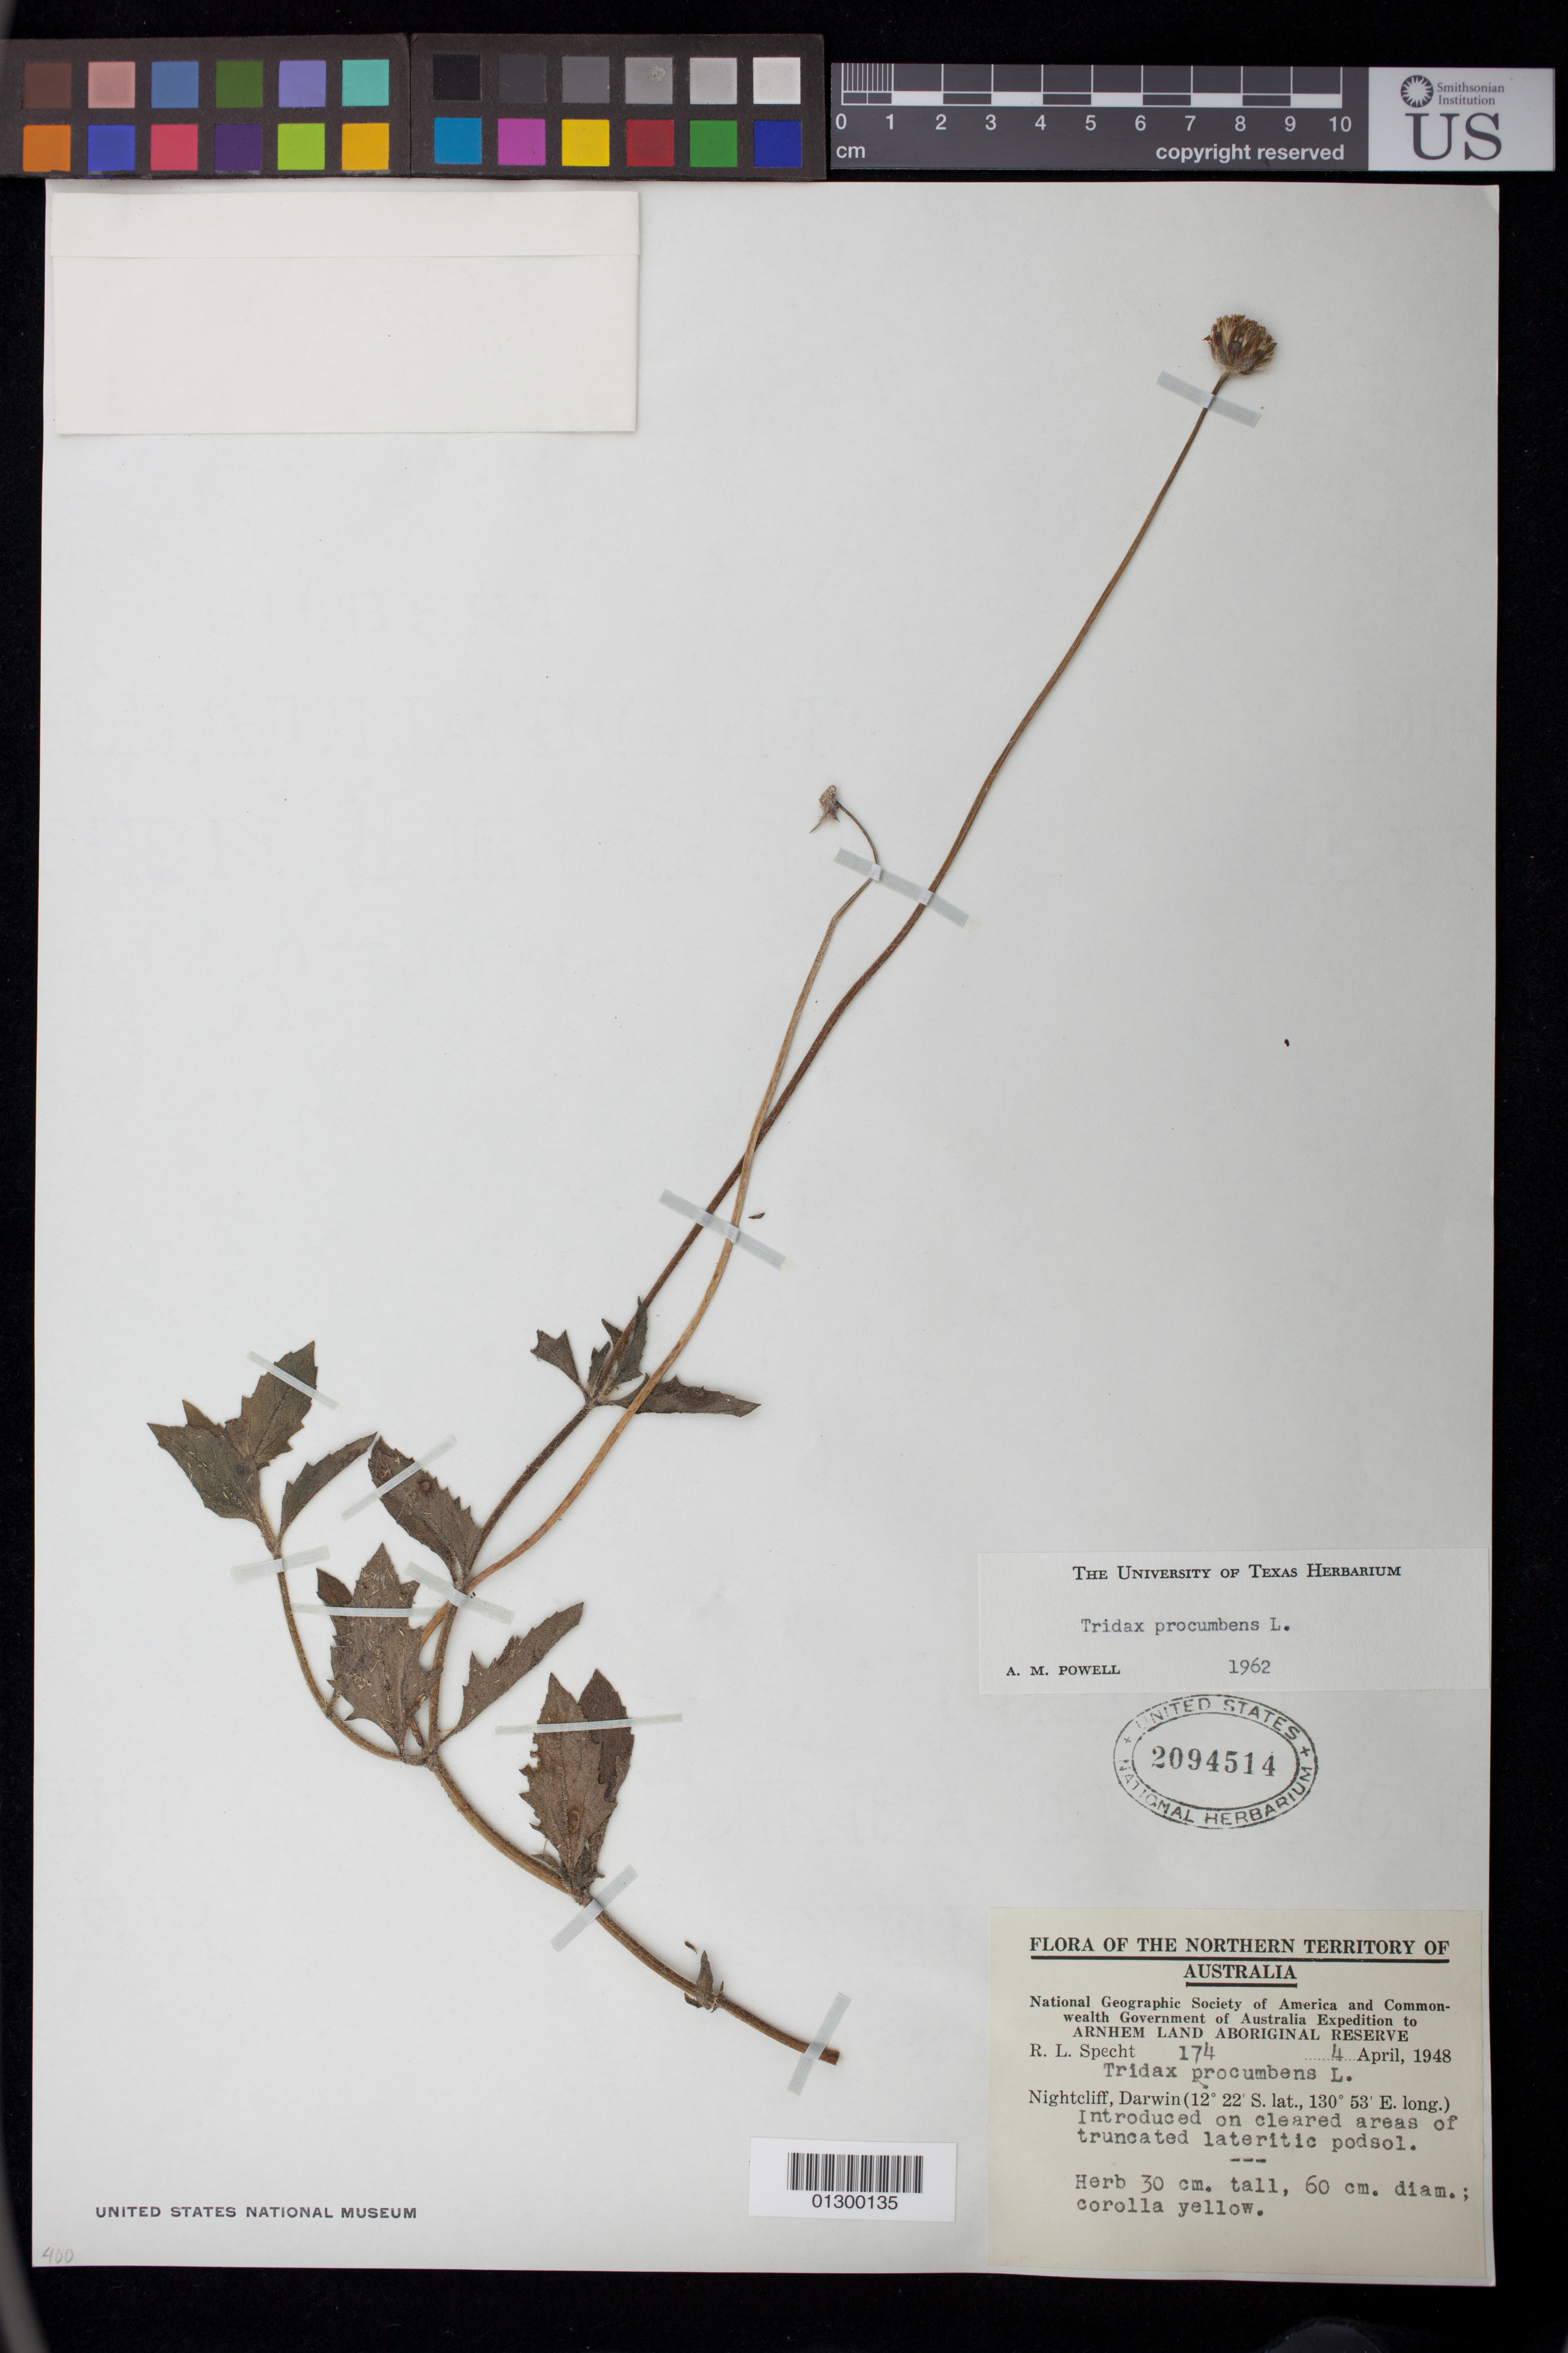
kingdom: Plantae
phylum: Tracheophyta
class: Magnoliopsida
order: Asterales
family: Asteraceae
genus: Tridax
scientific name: Tridax procumbens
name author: L.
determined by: Powell, A. M.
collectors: R. L. Specht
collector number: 174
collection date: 1948-04-04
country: Australia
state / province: Northern Territory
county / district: Darwin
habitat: Introduced on cleared areas of truncated lateritic podsol.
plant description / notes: Herb 30 cm. tall, 60 cm. diam.; corolla yellow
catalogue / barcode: US 2094514